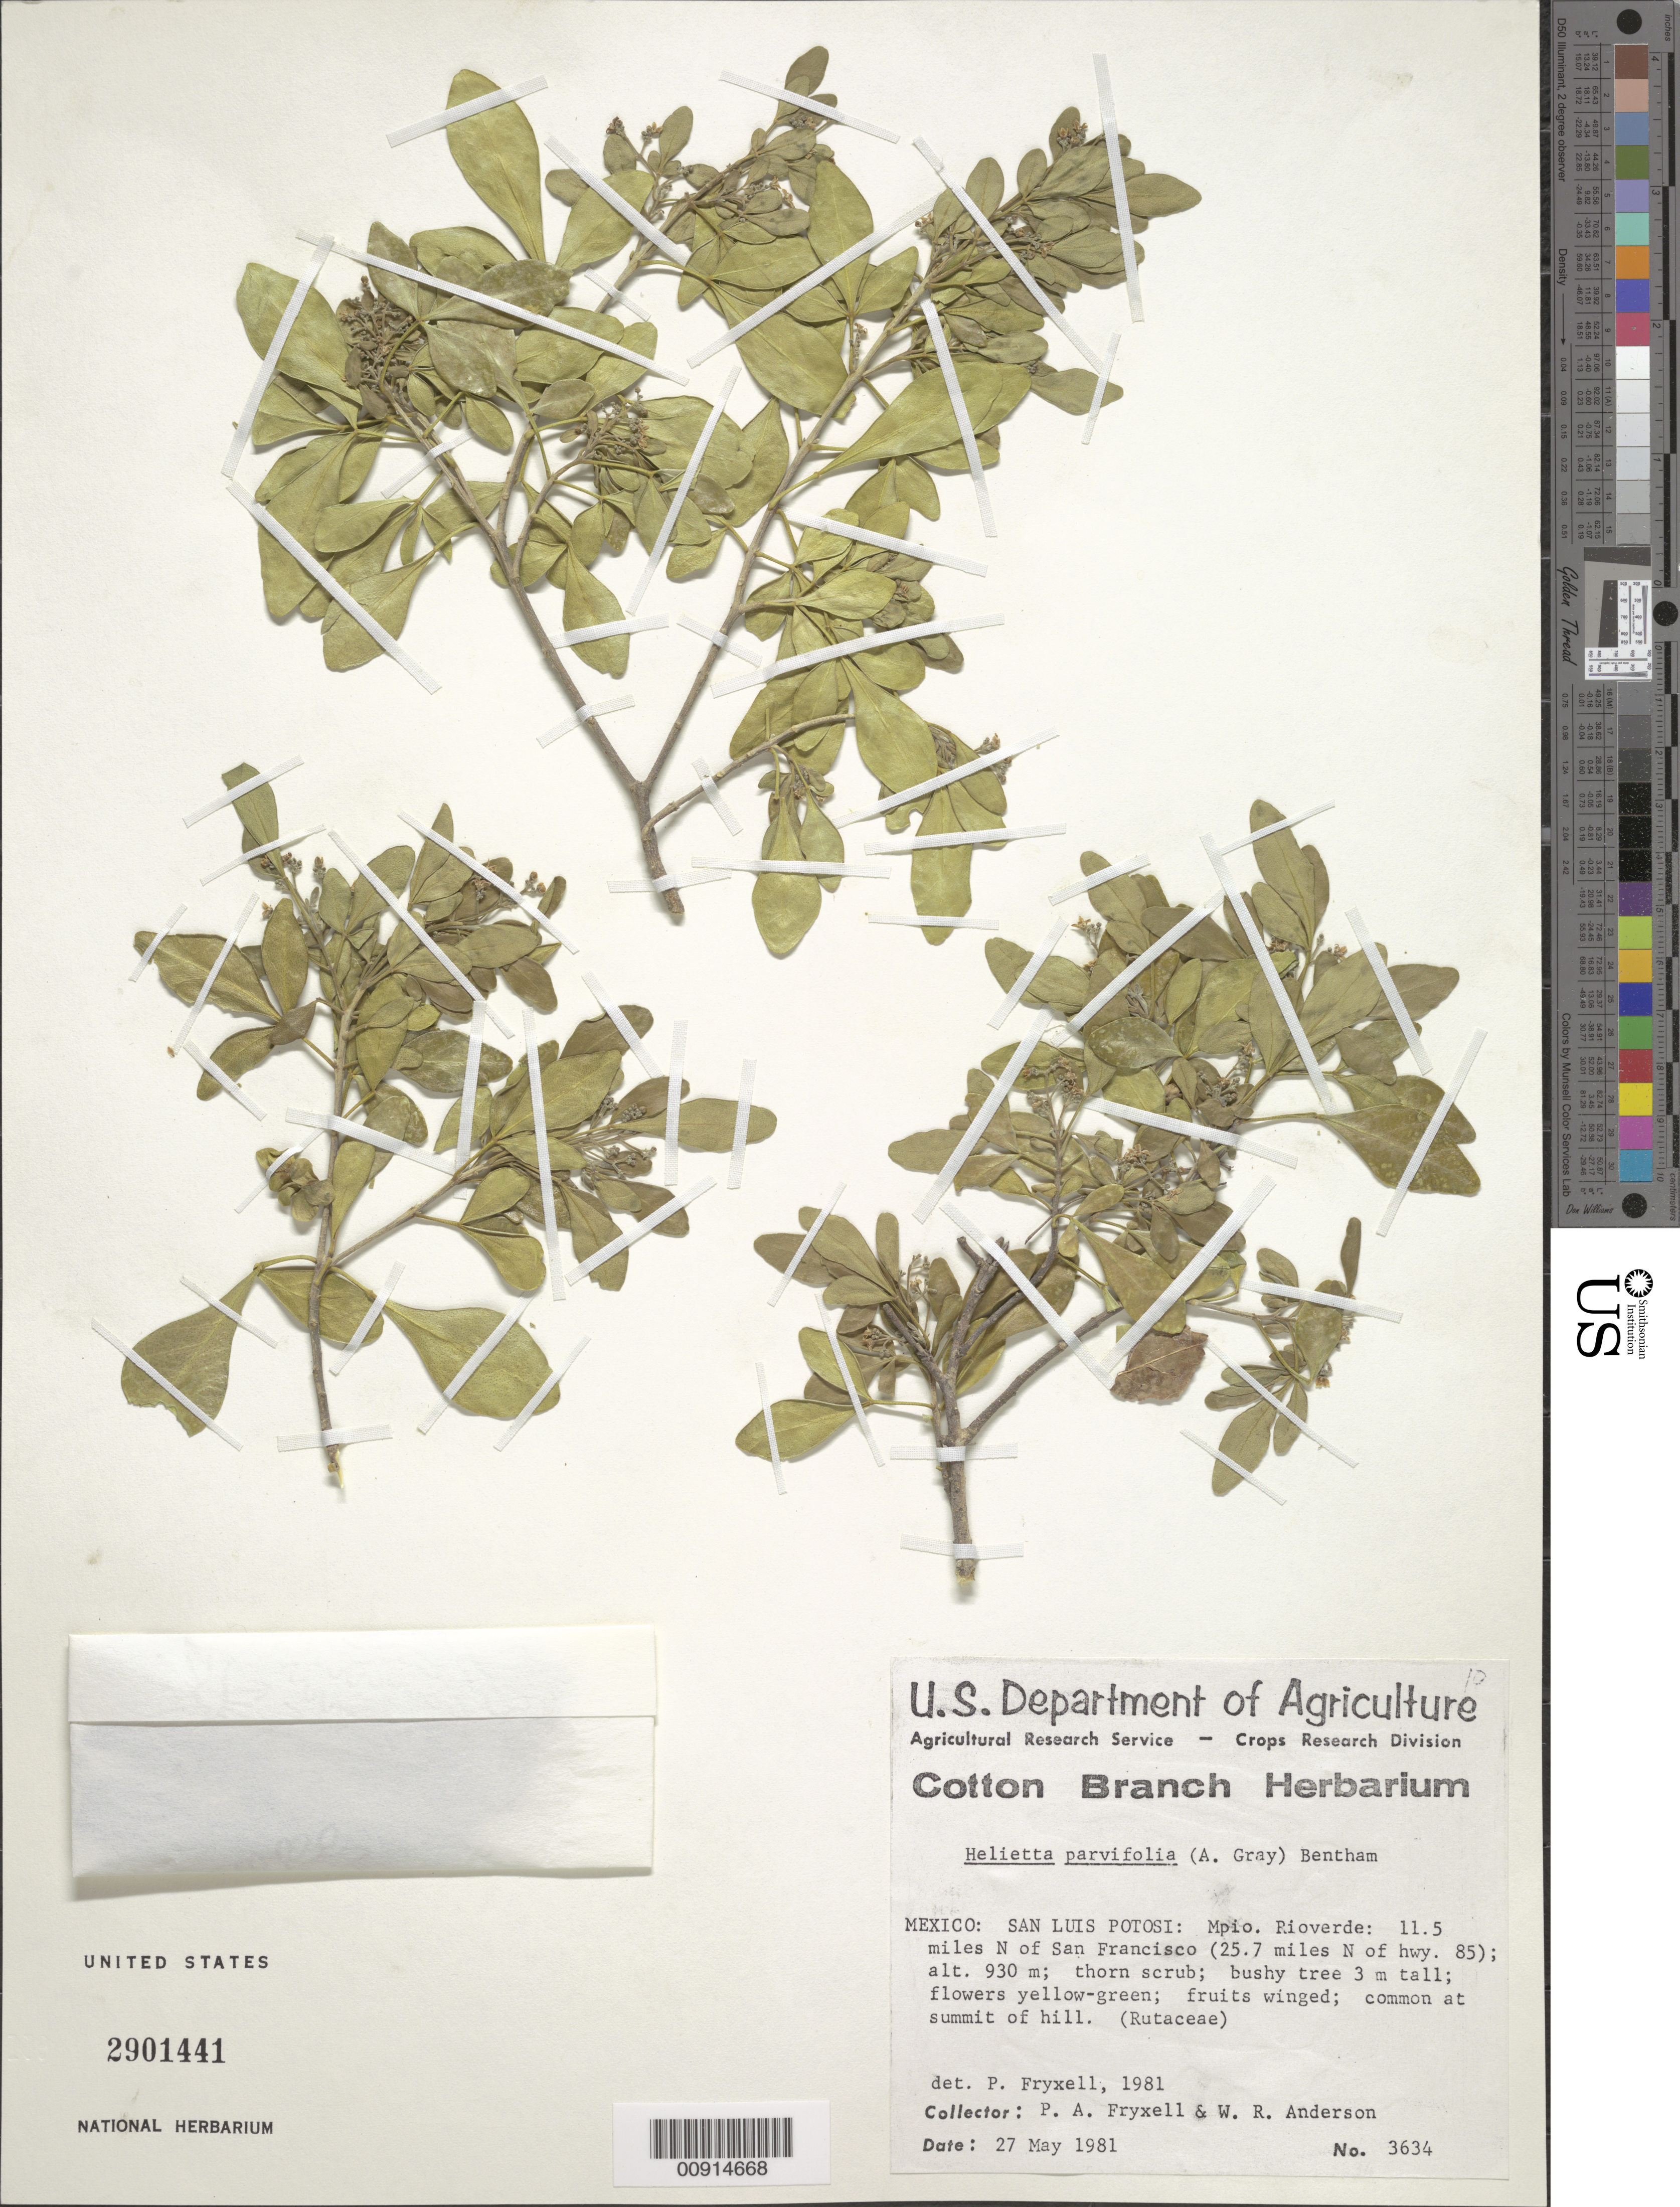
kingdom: Plantae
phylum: Tracheophyta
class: Magnoliopsida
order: Sapindales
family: Rutaceae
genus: Helietta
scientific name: Helietta parvifolia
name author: (A. Gray ex Hemsl.) Benth.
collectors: P. A. Fryxell & W. R. Anderson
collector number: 3634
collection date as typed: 27 May 1981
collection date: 1981-05-27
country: Mexico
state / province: San Luis Potosí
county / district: Rioverde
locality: San Luis Potosí: Mpio. Rioverde: 11.5 miles N of San Francisco (25.7 miles N of hwy. 85).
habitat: Thorn scrub.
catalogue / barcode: US 2901441